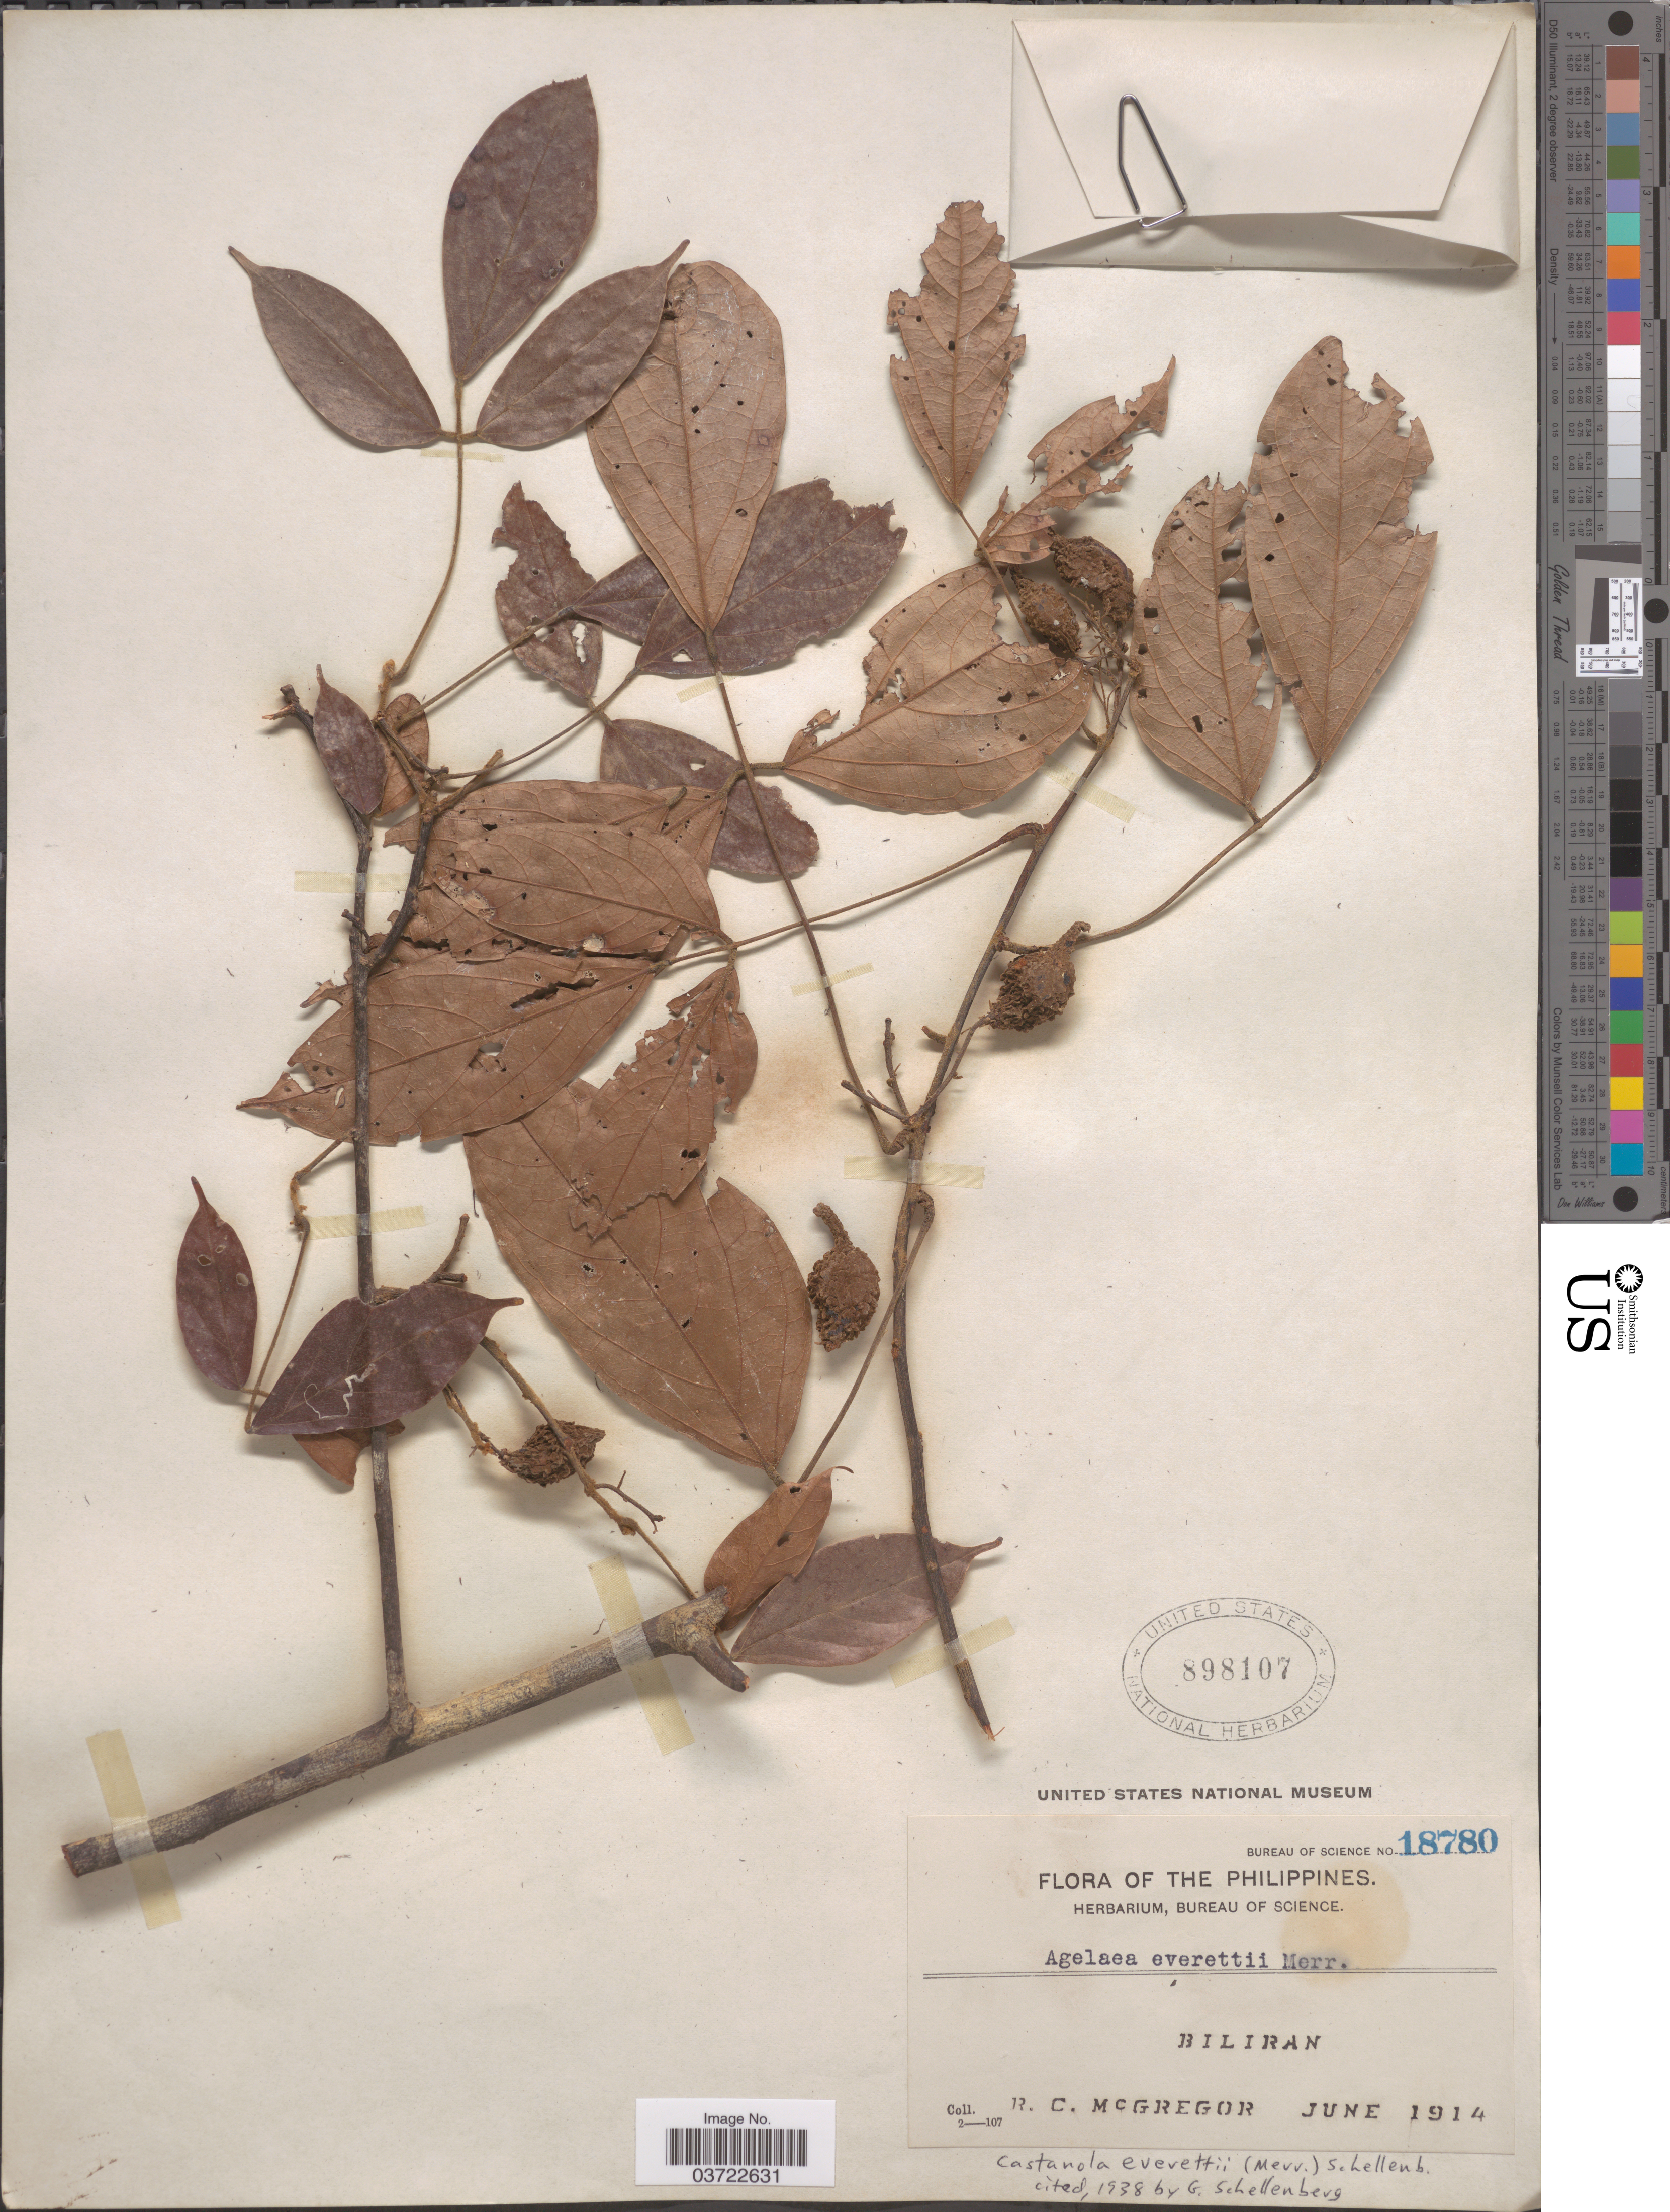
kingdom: Plantae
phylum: Tracheophyta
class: Magnoliopsida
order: Oxalidales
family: Connaraceae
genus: Agelaea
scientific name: Agelaea borneensis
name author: (Hook. f.) Merr.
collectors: R. C. McGregor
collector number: Bureau of Science 18780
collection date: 1914-06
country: Philippines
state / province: Eastern Visayas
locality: Biliran.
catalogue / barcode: US 898107